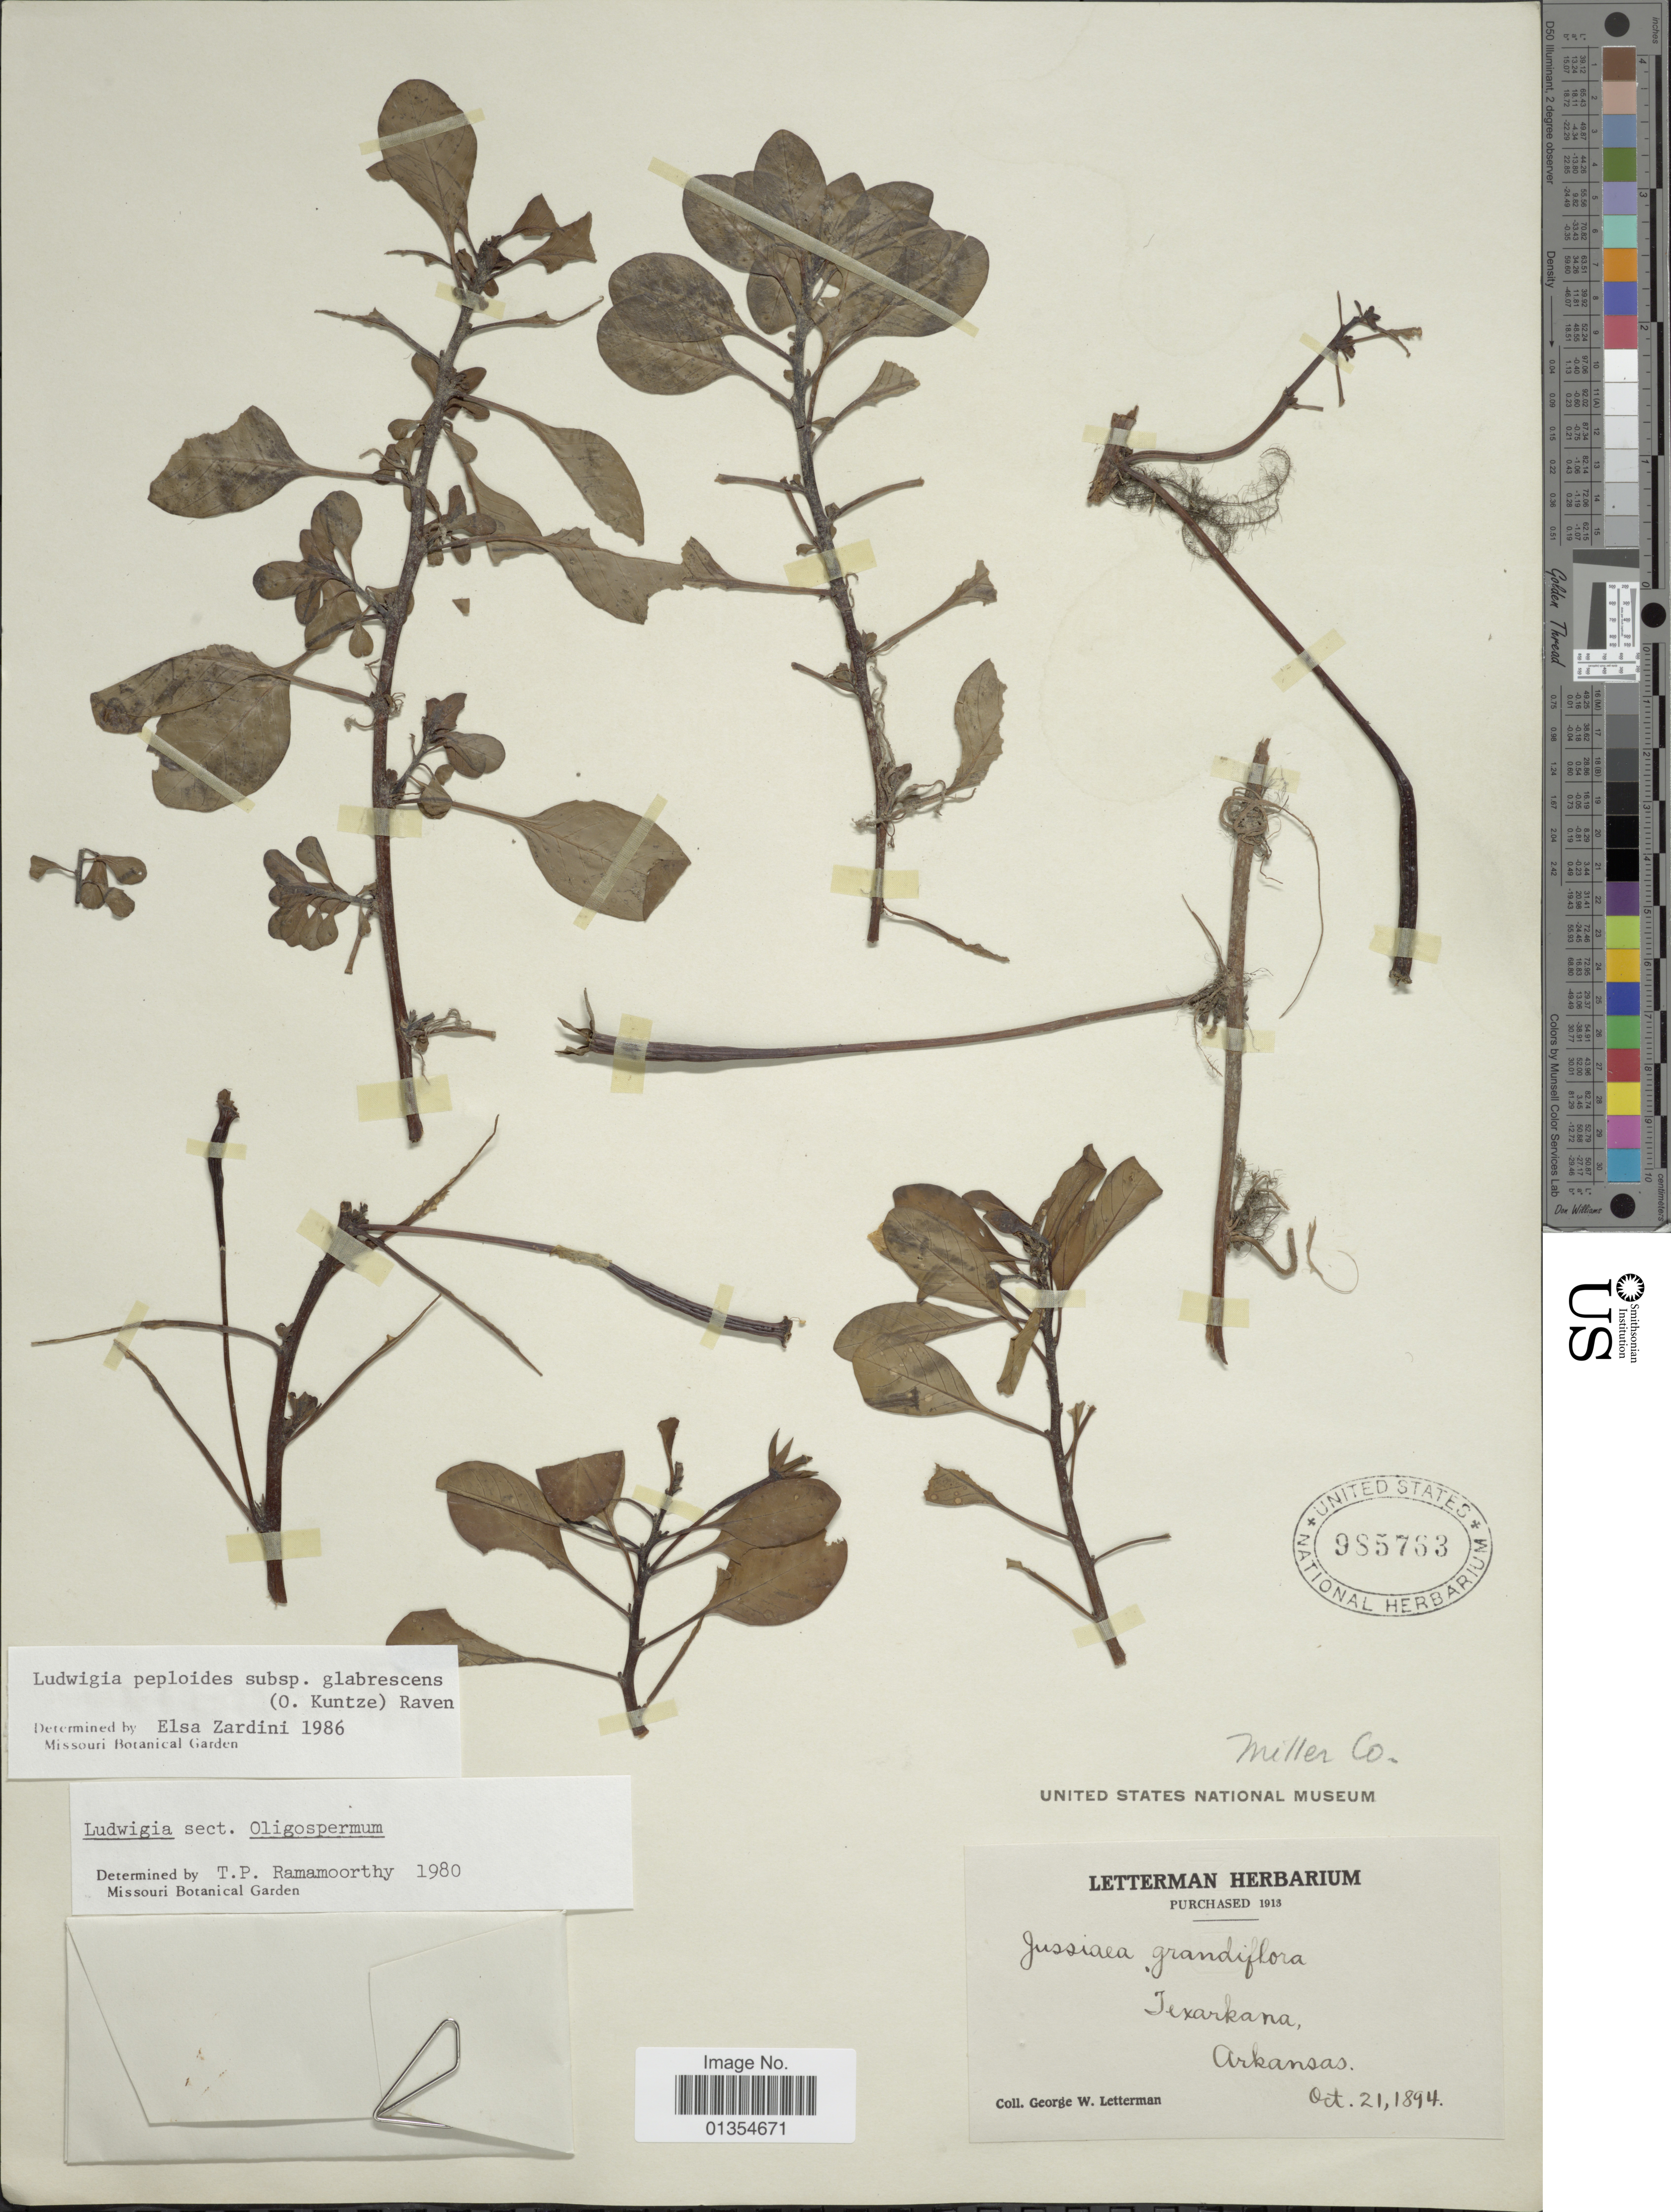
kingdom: Plantae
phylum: Tracheophyta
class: Magnoliopsida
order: Myrtales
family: Onagraceae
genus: Ludwigia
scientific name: Ludwigia peploides subsp. glabrescens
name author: (Kuntze) P.H. Raven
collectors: G. W. Letterman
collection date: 1894-10-21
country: United States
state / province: Arkansas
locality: Texarkana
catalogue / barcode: US 985763